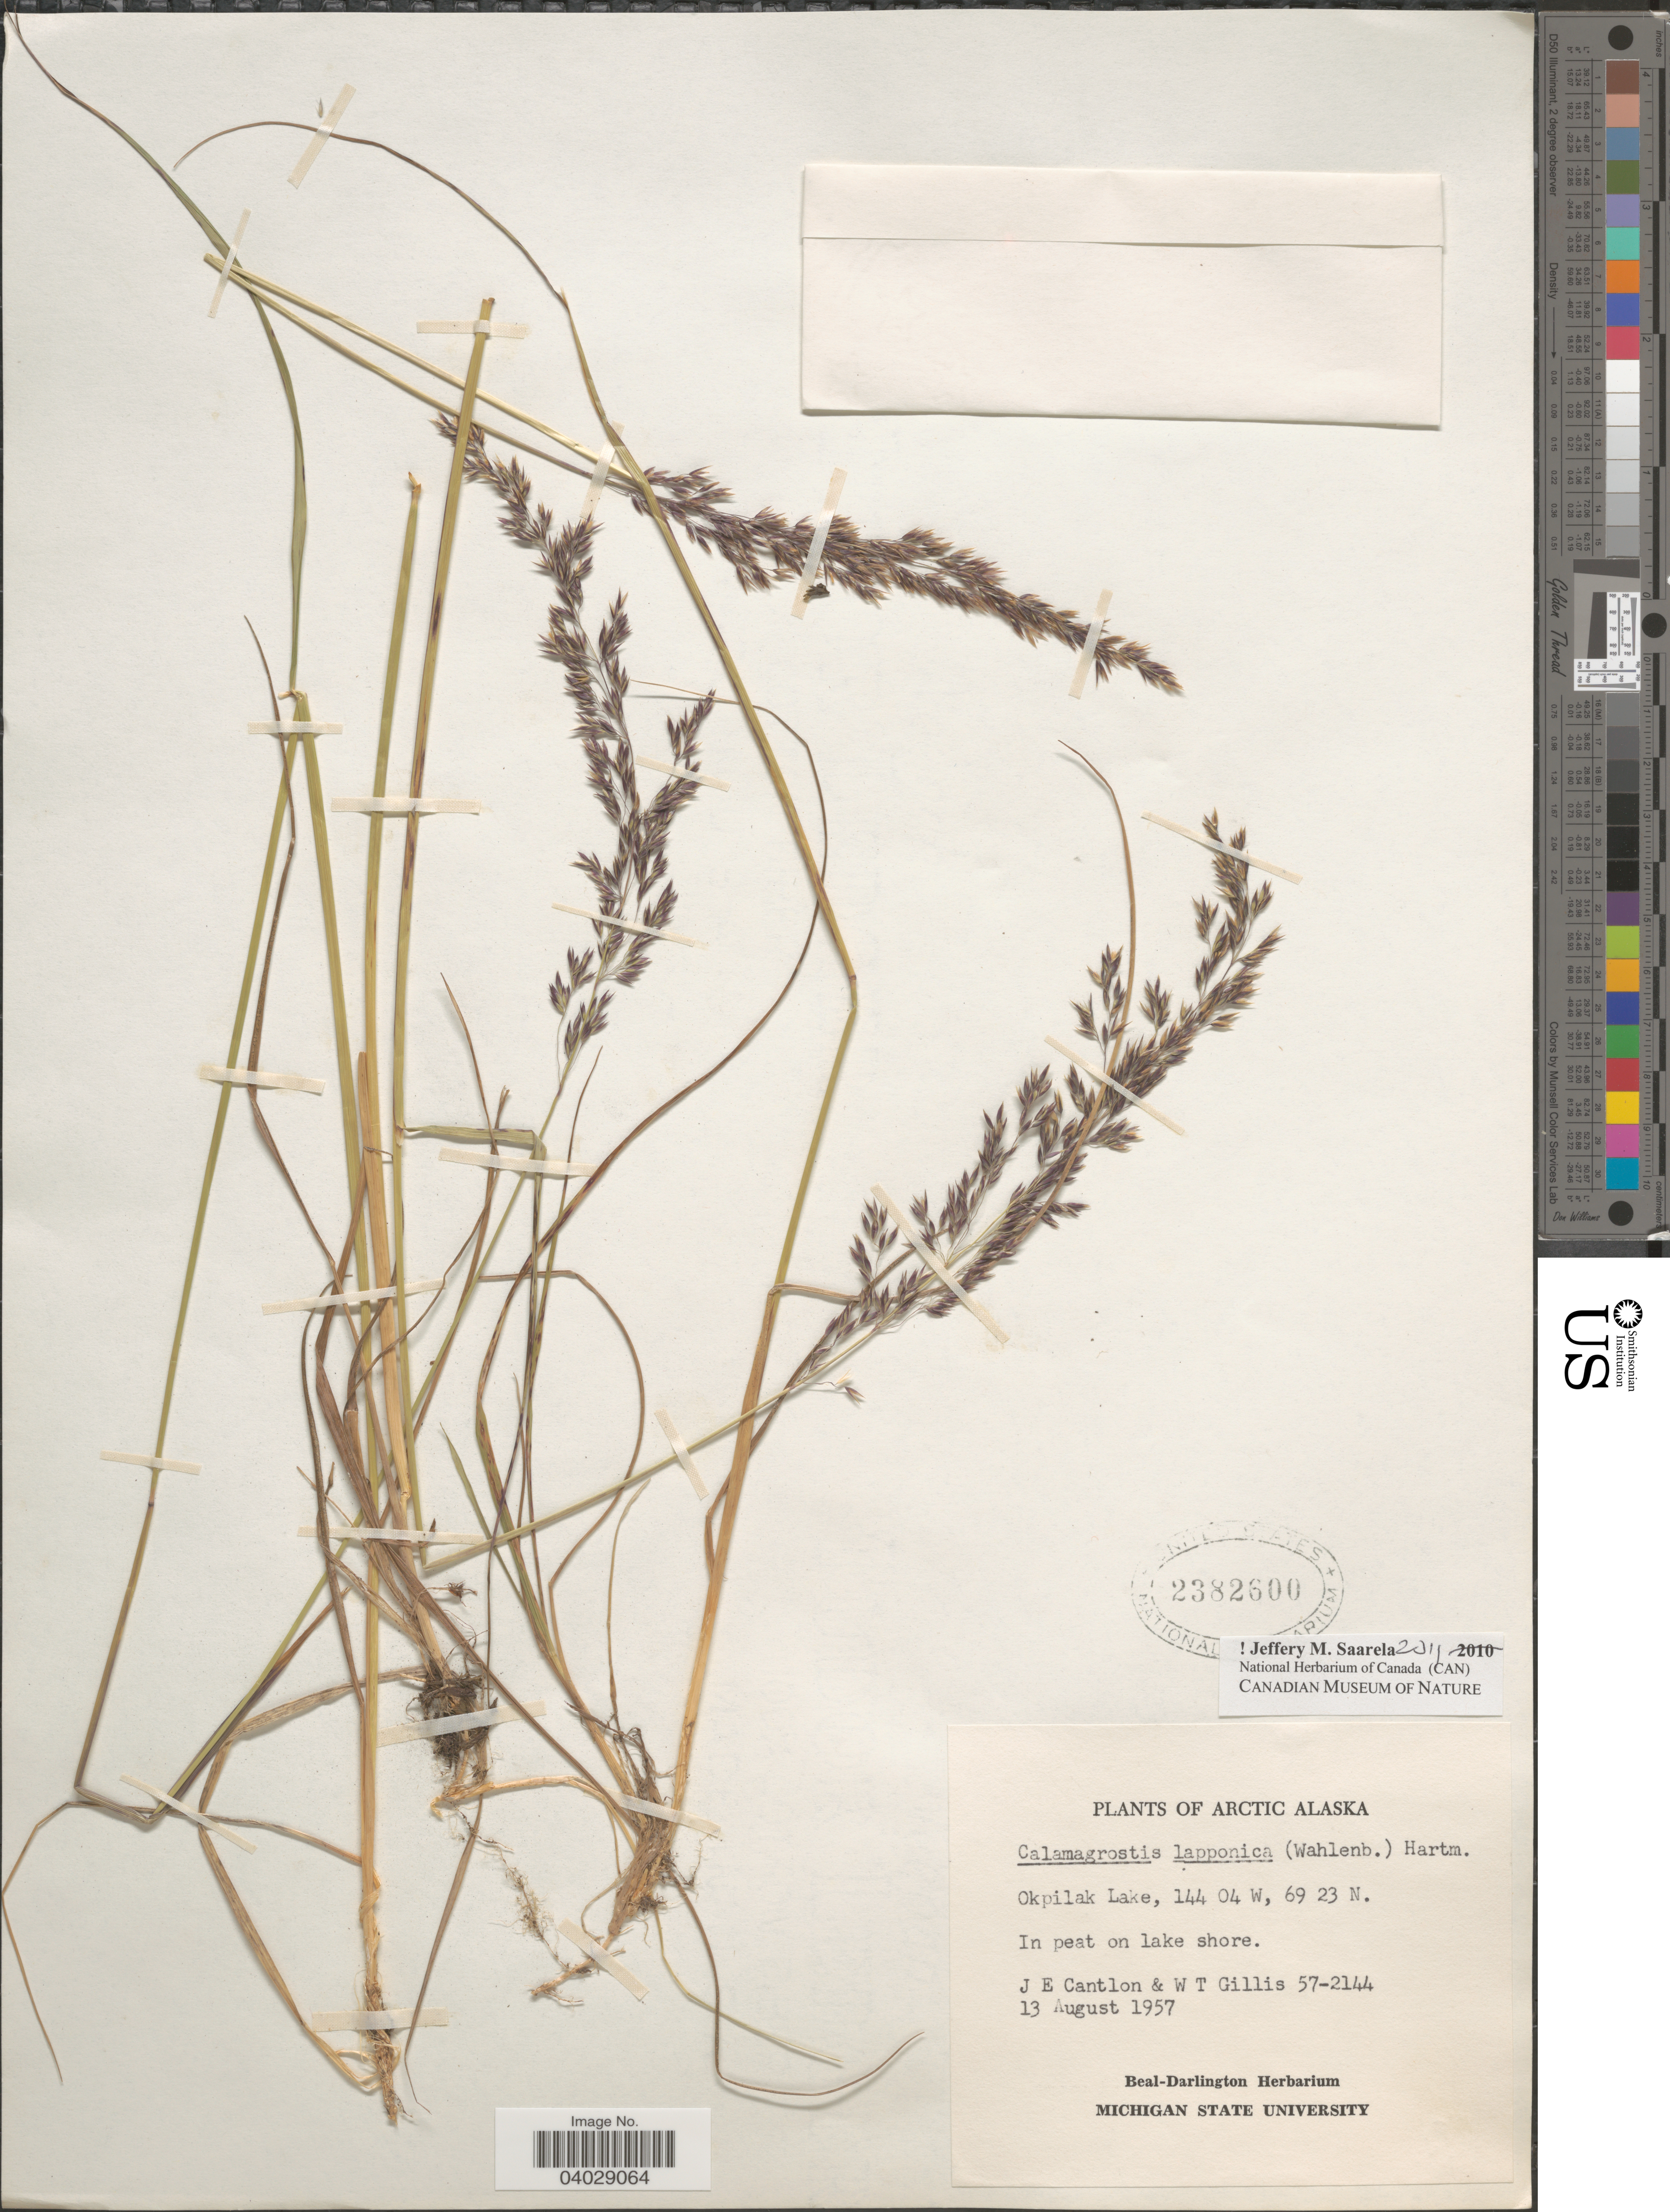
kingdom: Plantae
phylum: Tracheophyta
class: Liliopsida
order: Poales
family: Poaceae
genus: Calamagrostis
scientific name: Calamagrostis lapponica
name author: (Wahlenb.) Hartm.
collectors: J. Cantlon & W. T. Gillis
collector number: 57-2144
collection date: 1957-08-13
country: United States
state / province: Alaska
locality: Arctic Alaska. Okpilak Lake.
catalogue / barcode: US 2382600